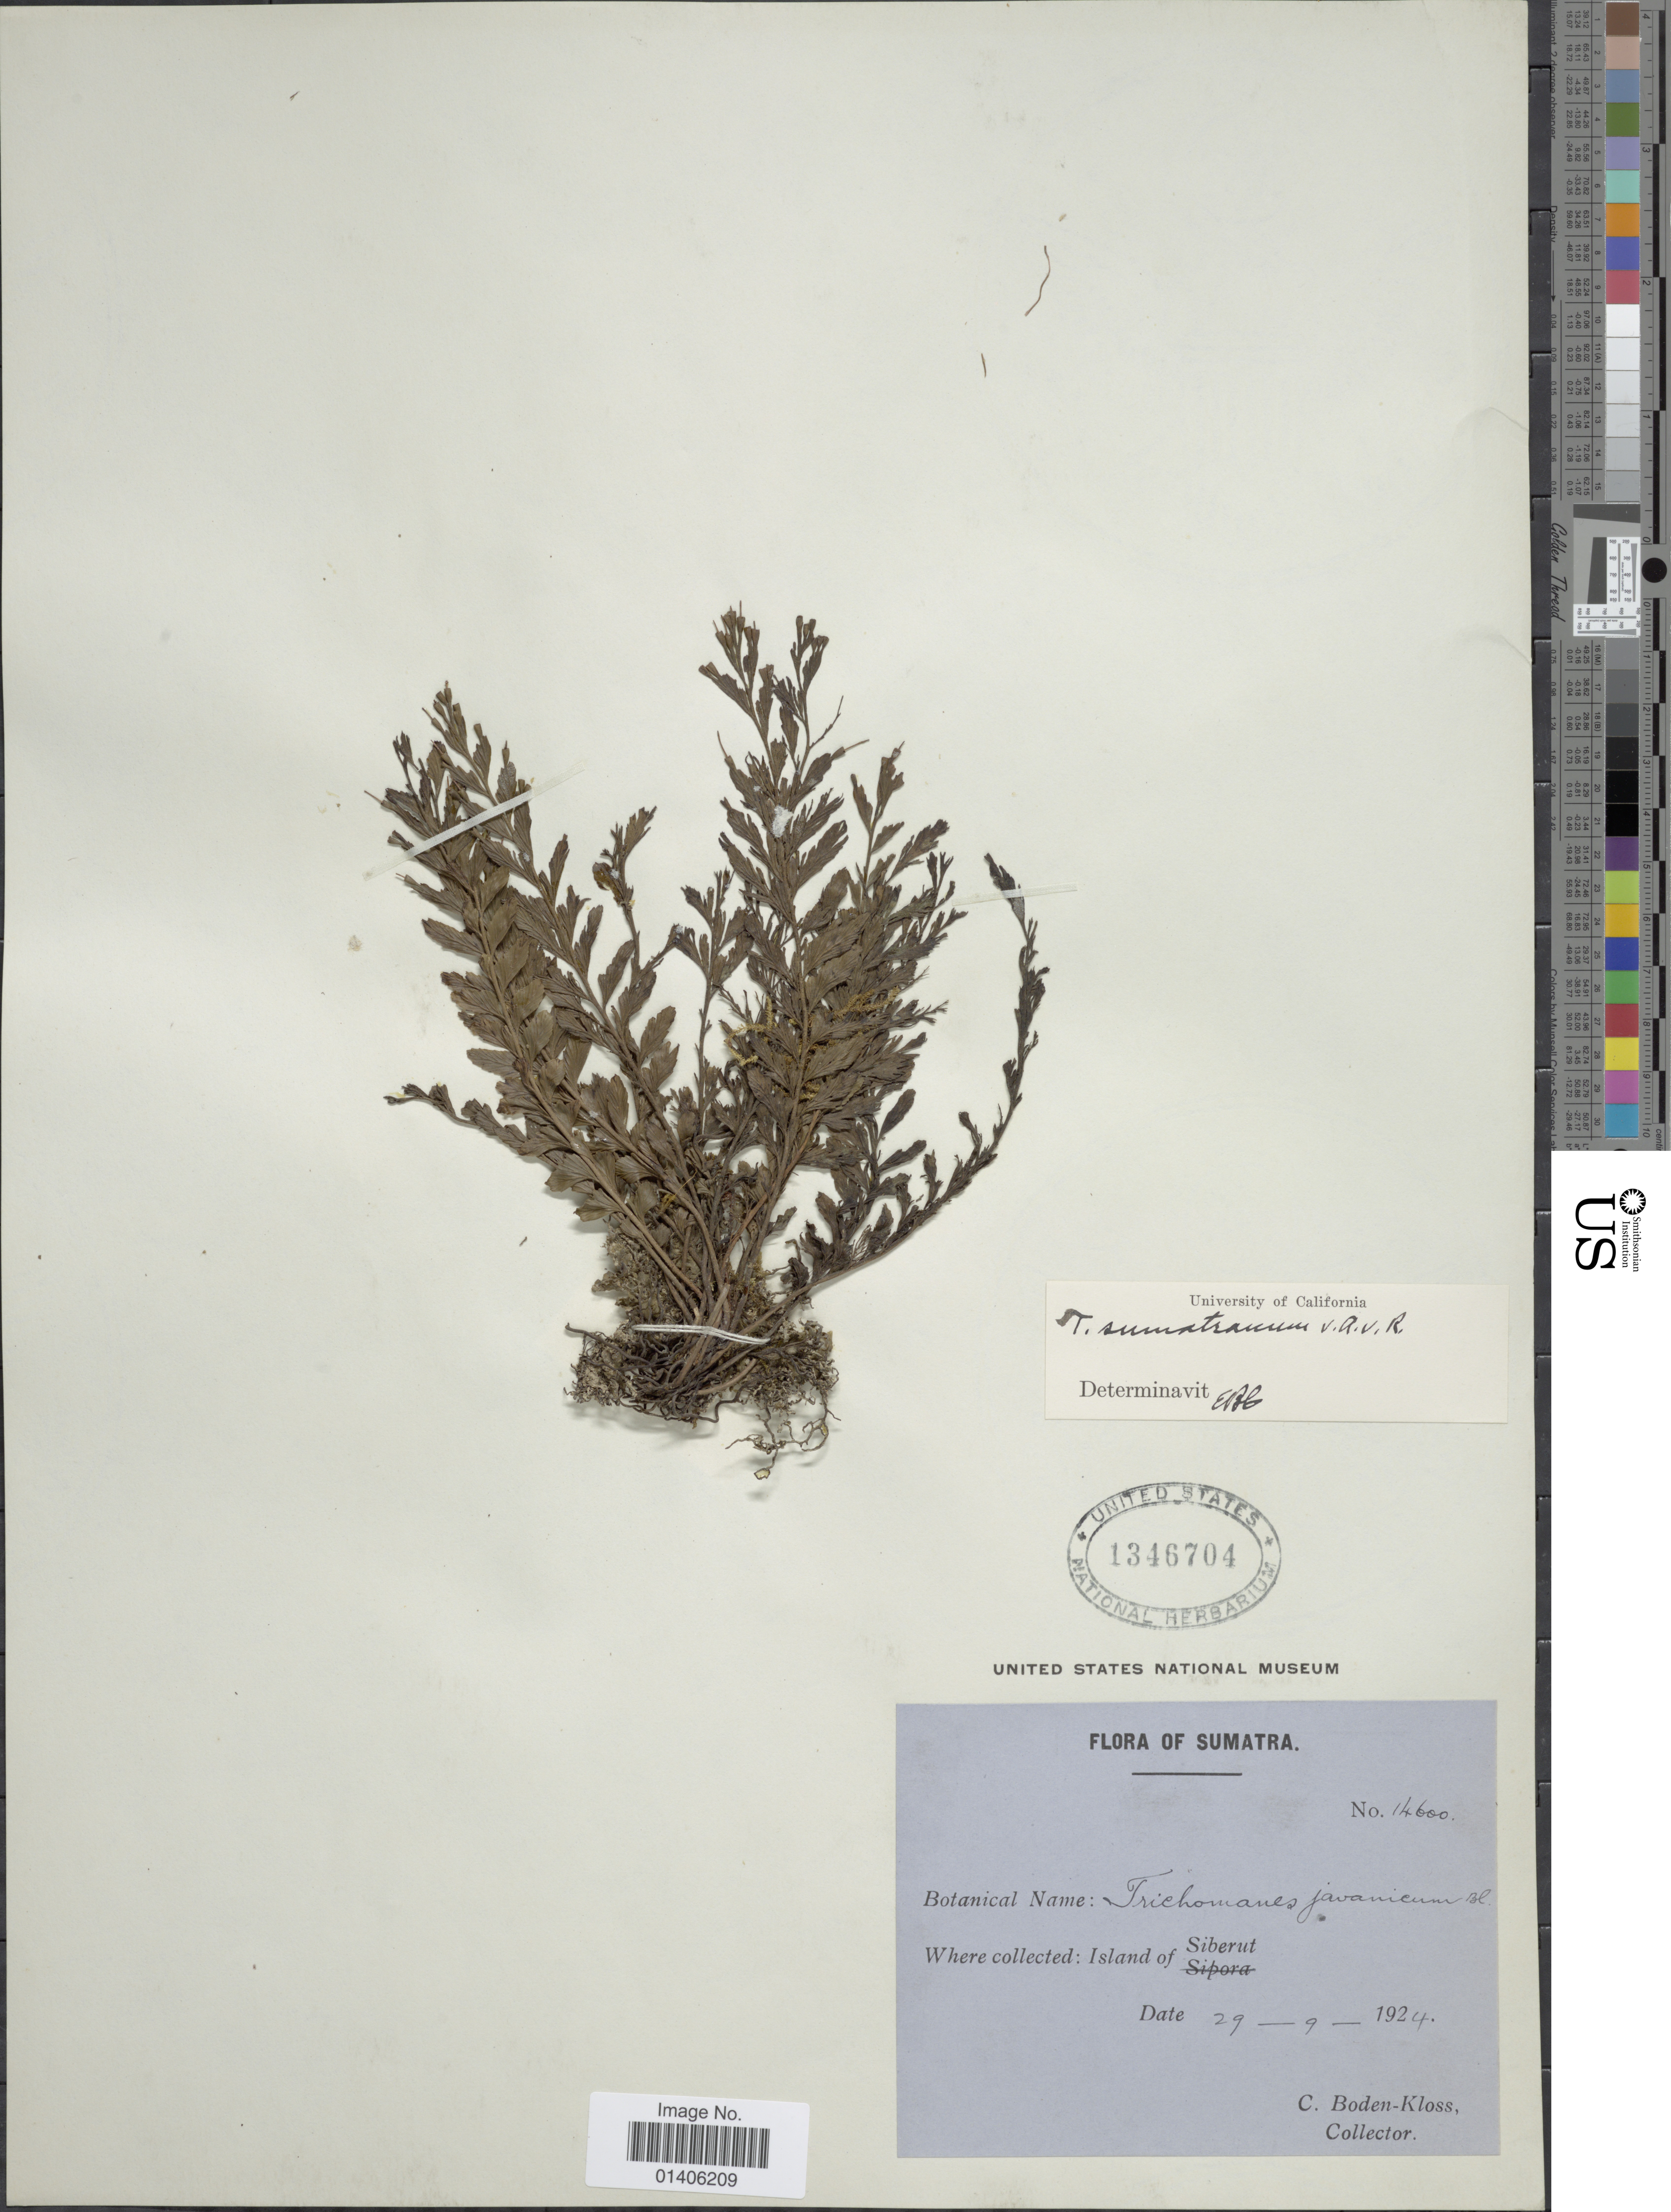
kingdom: Plantae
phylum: Tracheophyta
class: Polypodiopsida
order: Hymenophyllales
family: Hymenophyllaceae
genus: Cephalomanes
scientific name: Cephalomanes javanicum var. sumatranum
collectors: C. Boden-Kloss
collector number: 14600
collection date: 1924-09-29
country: Indonesia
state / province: Sumatra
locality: Island of Siberut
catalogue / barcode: US 1346704